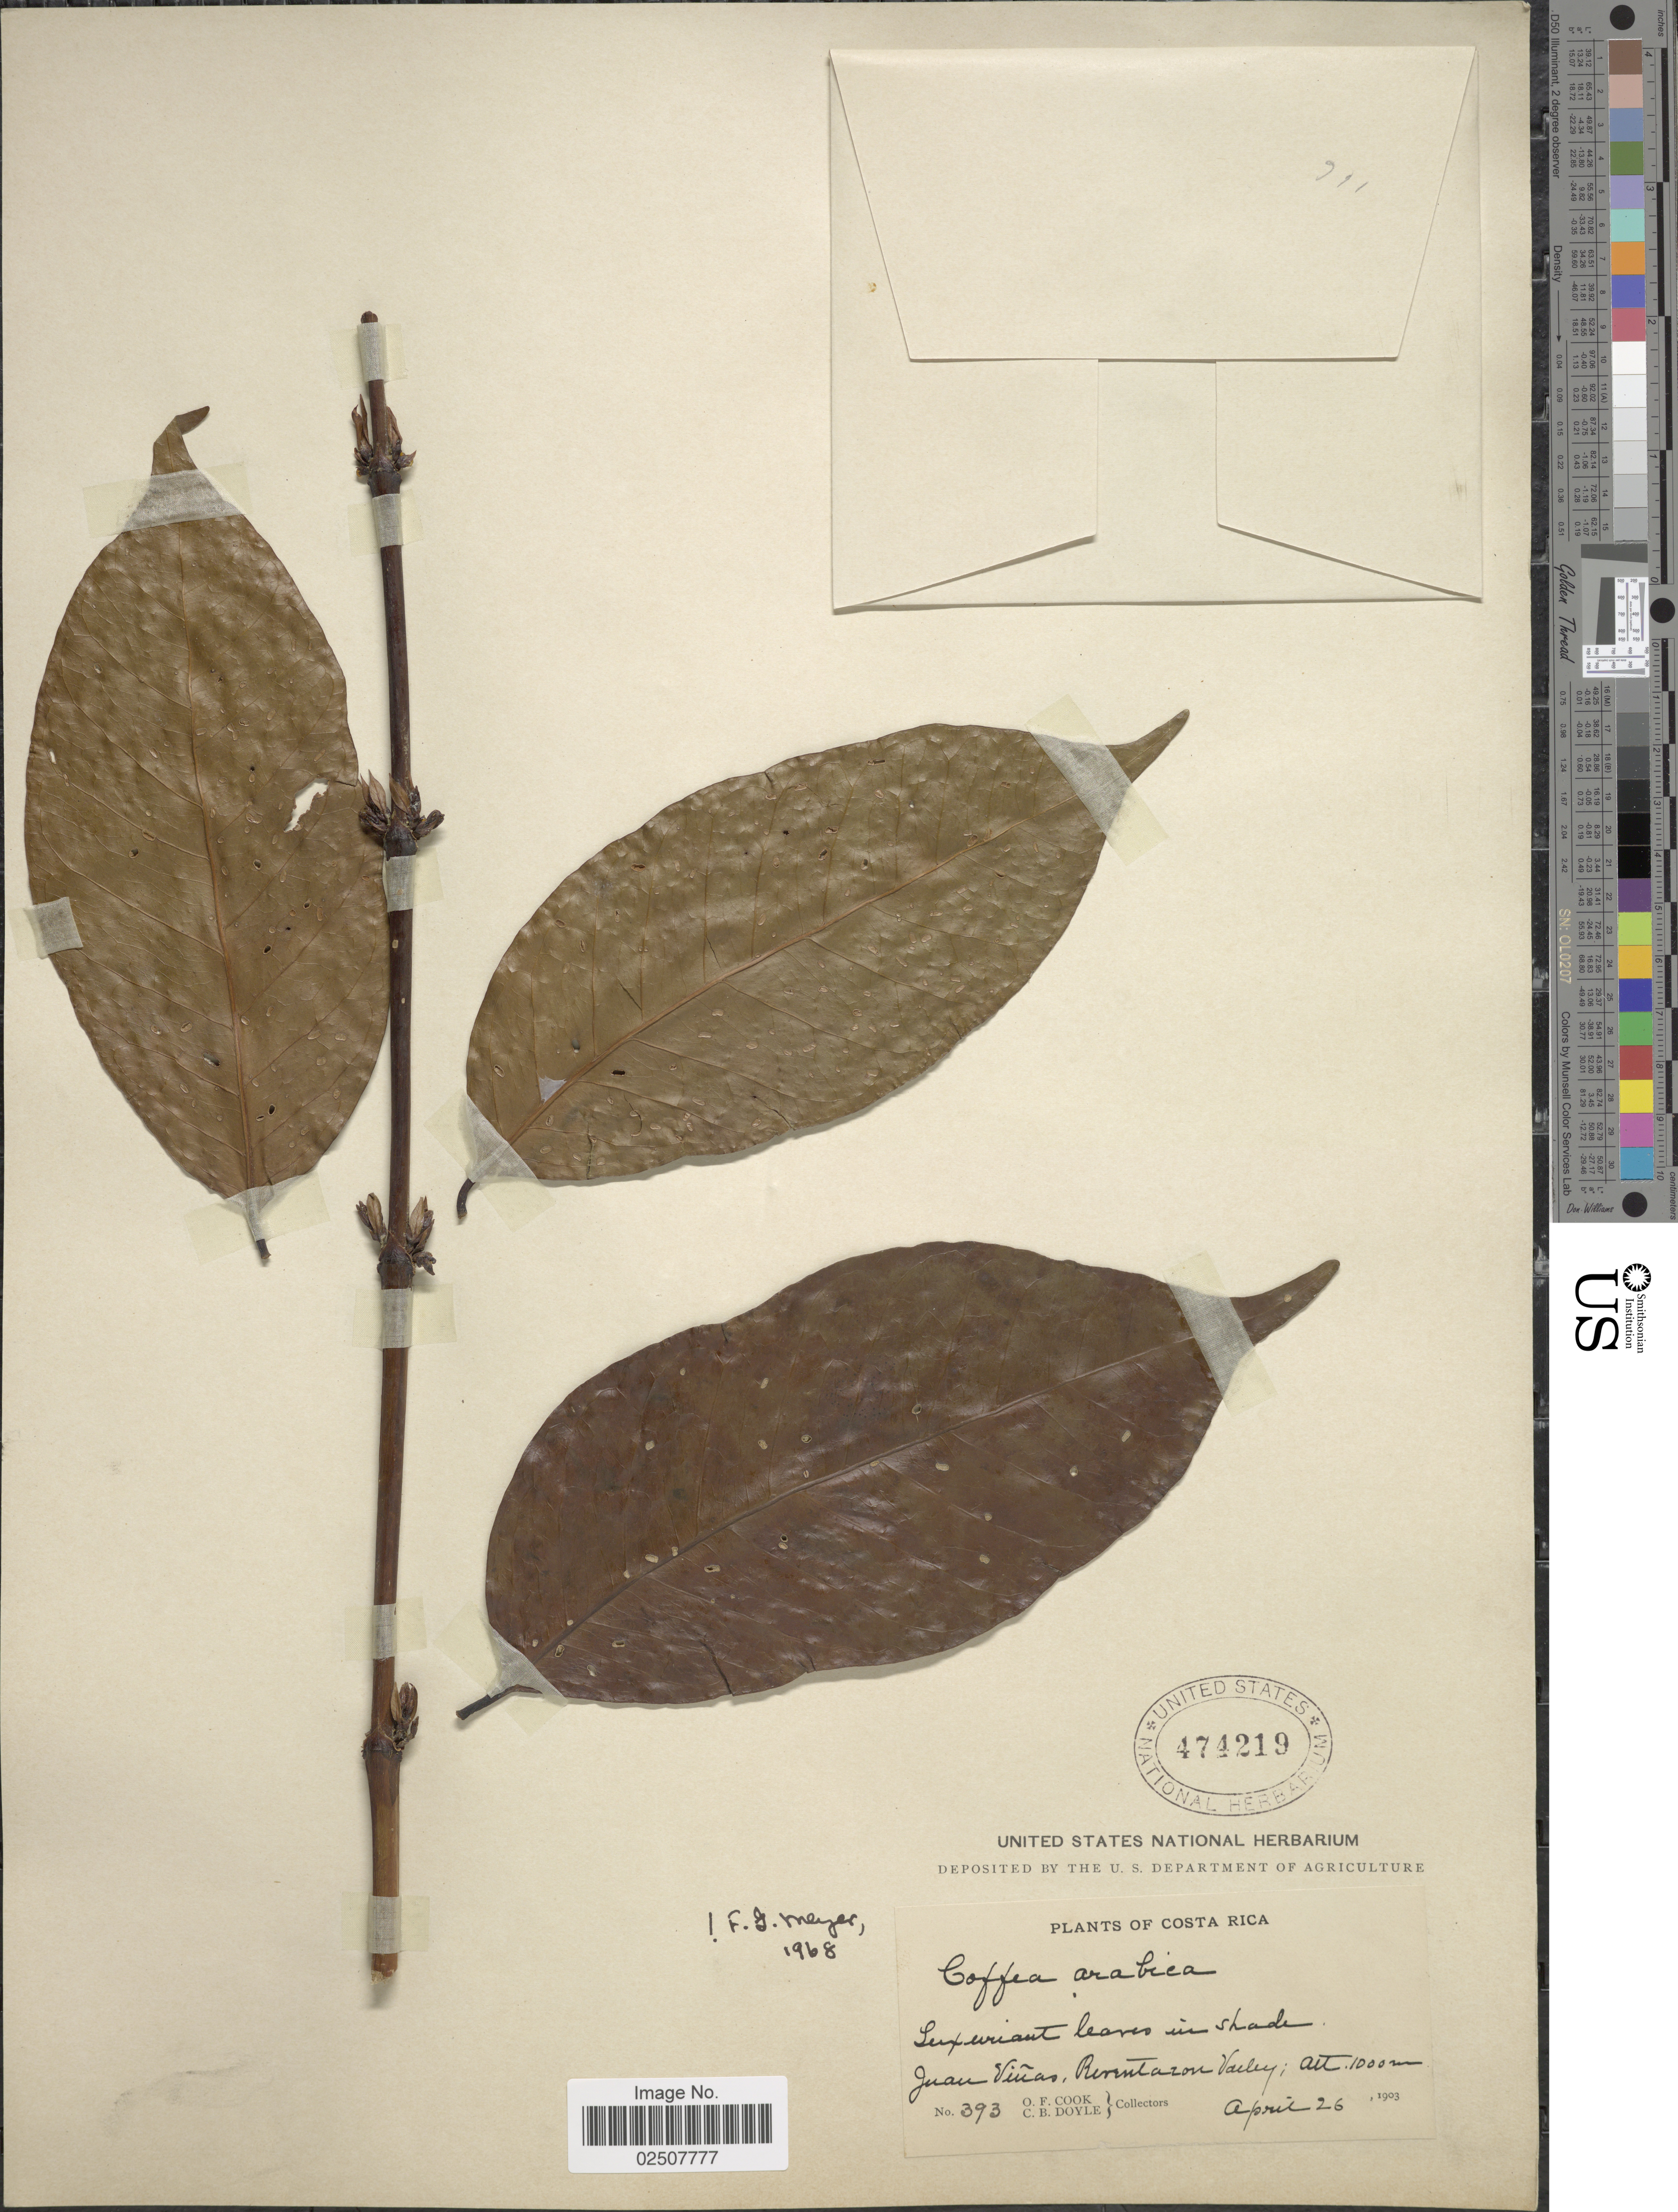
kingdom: Plantae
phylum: Tracheophyta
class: Magnoliopsida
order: Gentianales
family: Rubiaceae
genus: Coffea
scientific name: Coffea arabica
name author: L.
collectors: O. F. Cook & C. Doyle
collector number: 393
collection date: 1903-04-26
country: Costa Rica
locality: Juan Viñas, Reventazon Valley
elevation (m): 1000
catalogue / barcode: US 474219